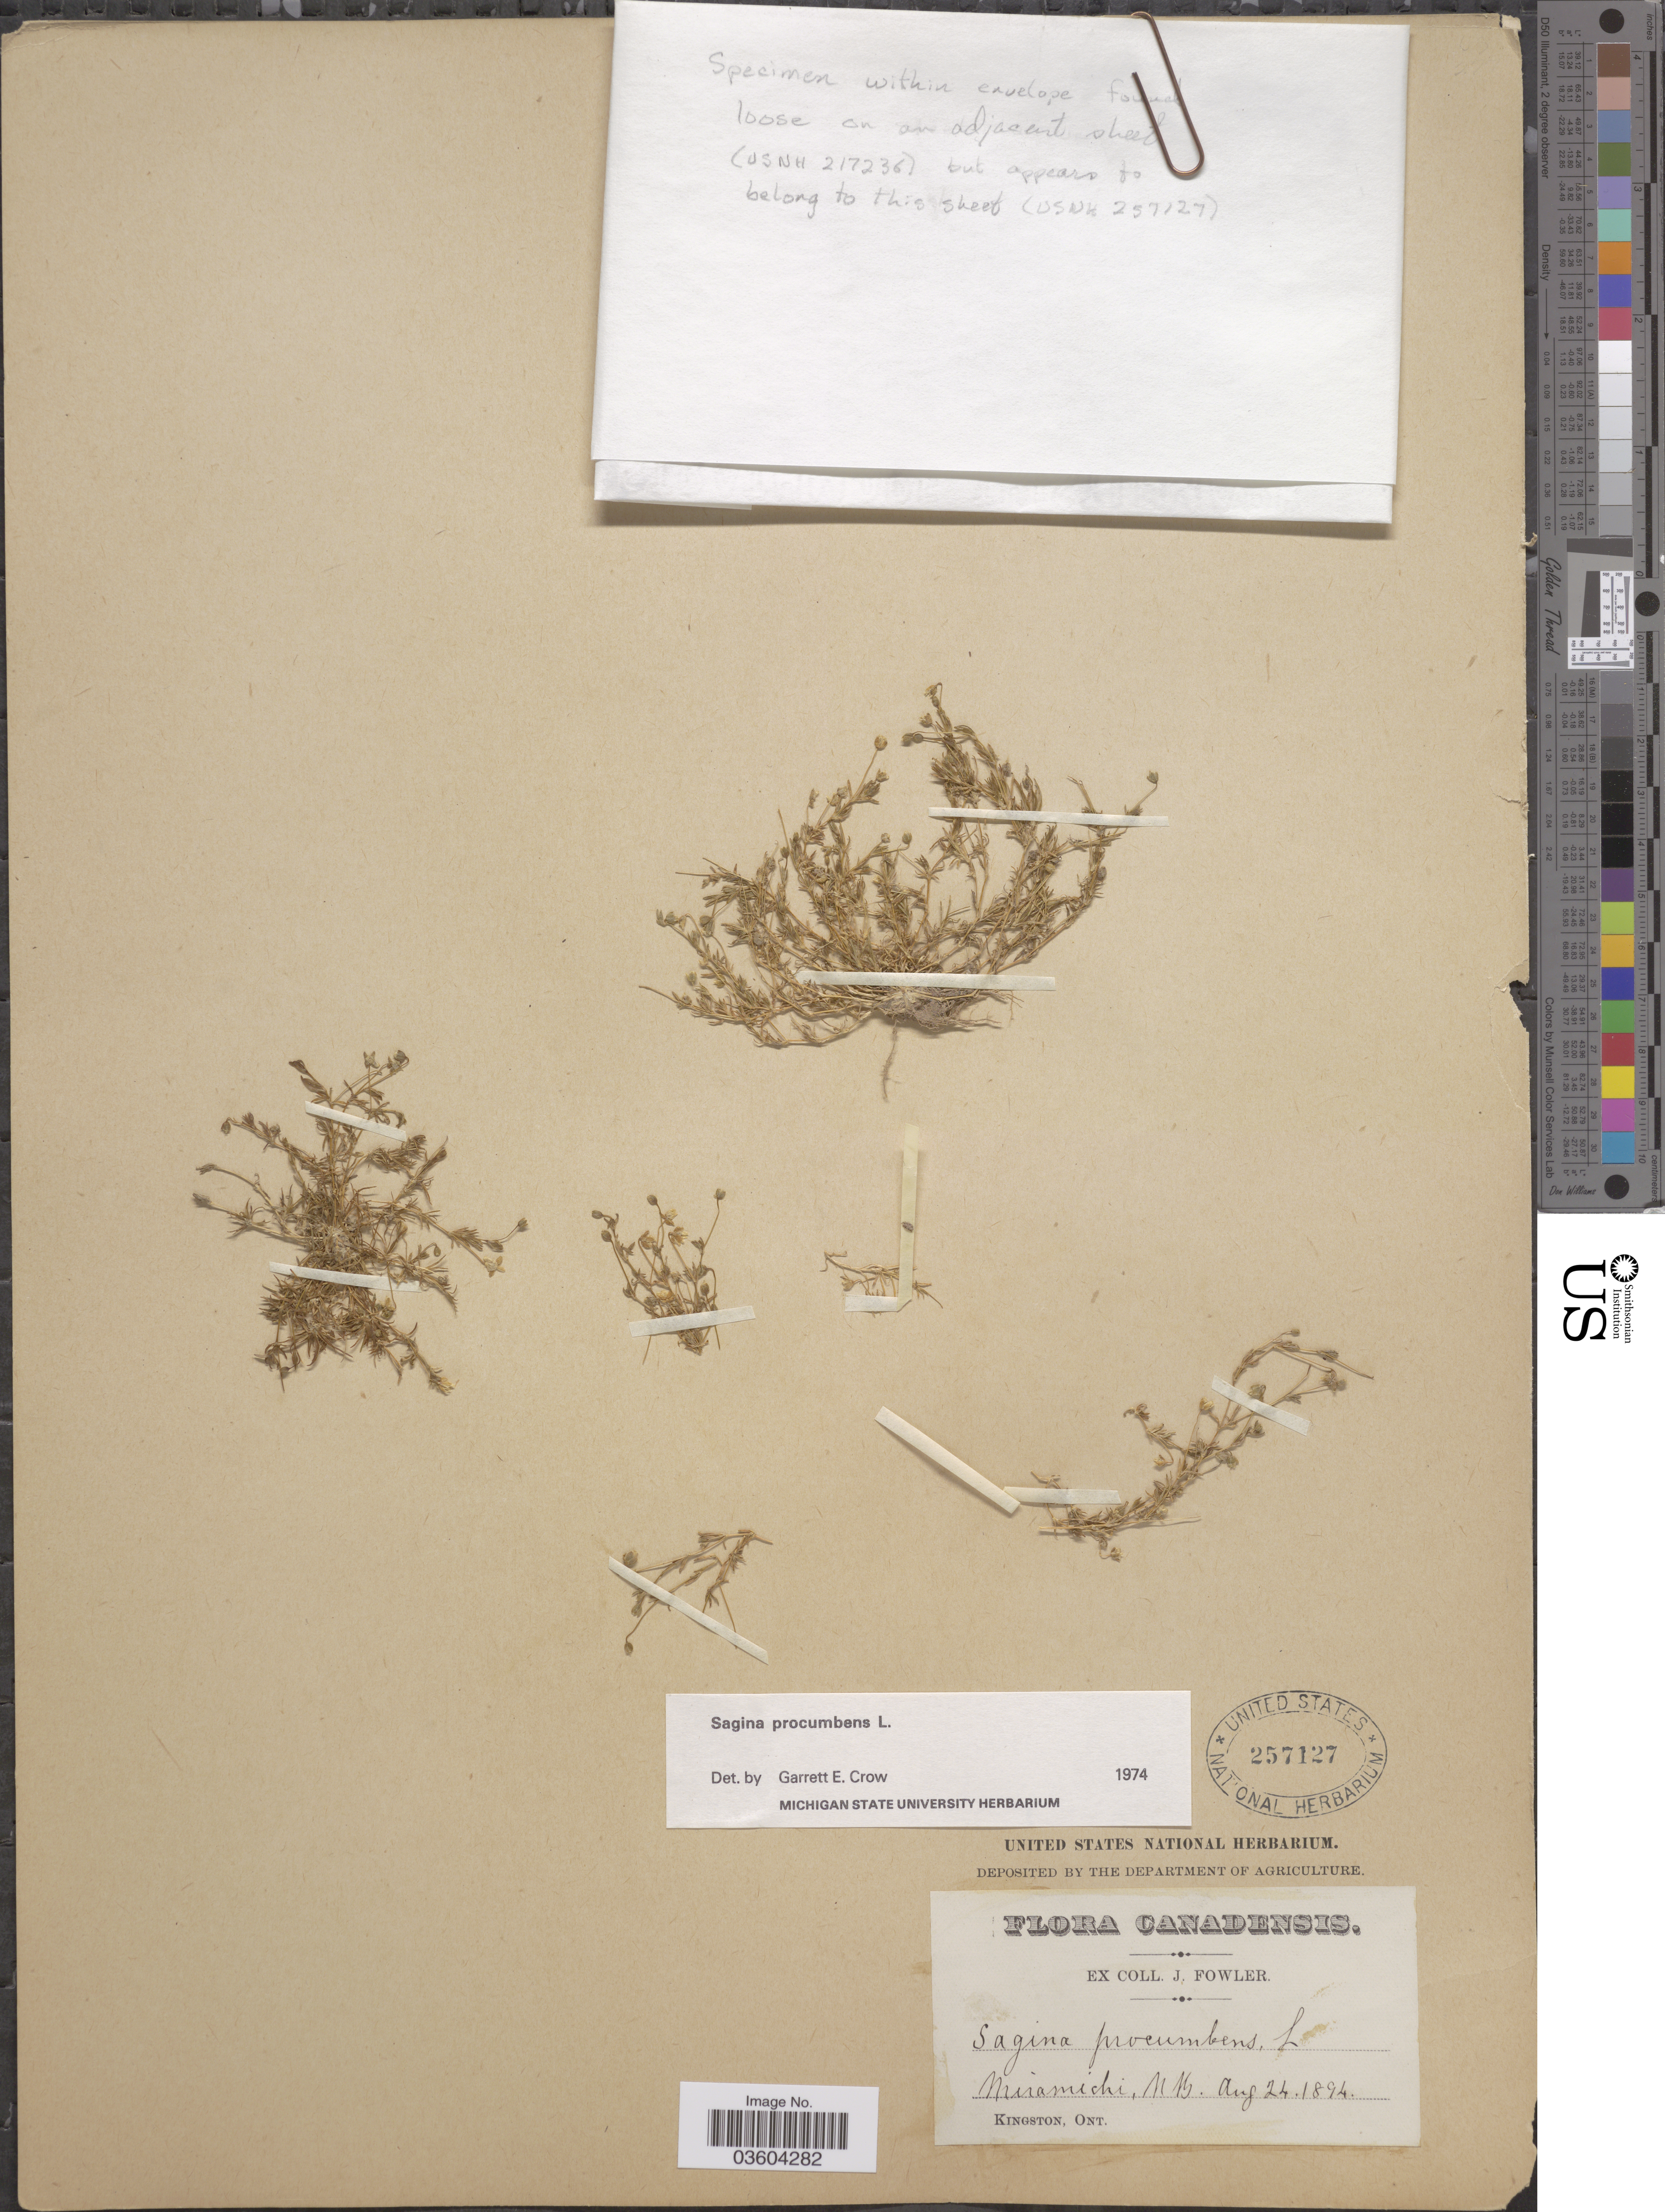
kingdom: Plantae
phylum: Tracheophyta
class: Magnoliopsida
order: Caryophyllales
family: Caryophyllaceae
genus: Sagina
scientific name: Sagina procumbens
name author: L.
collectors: J. Fowler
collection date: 1894-08-24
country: Canada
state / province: New Brunswick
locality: Miramichi.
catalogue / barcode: US 257127